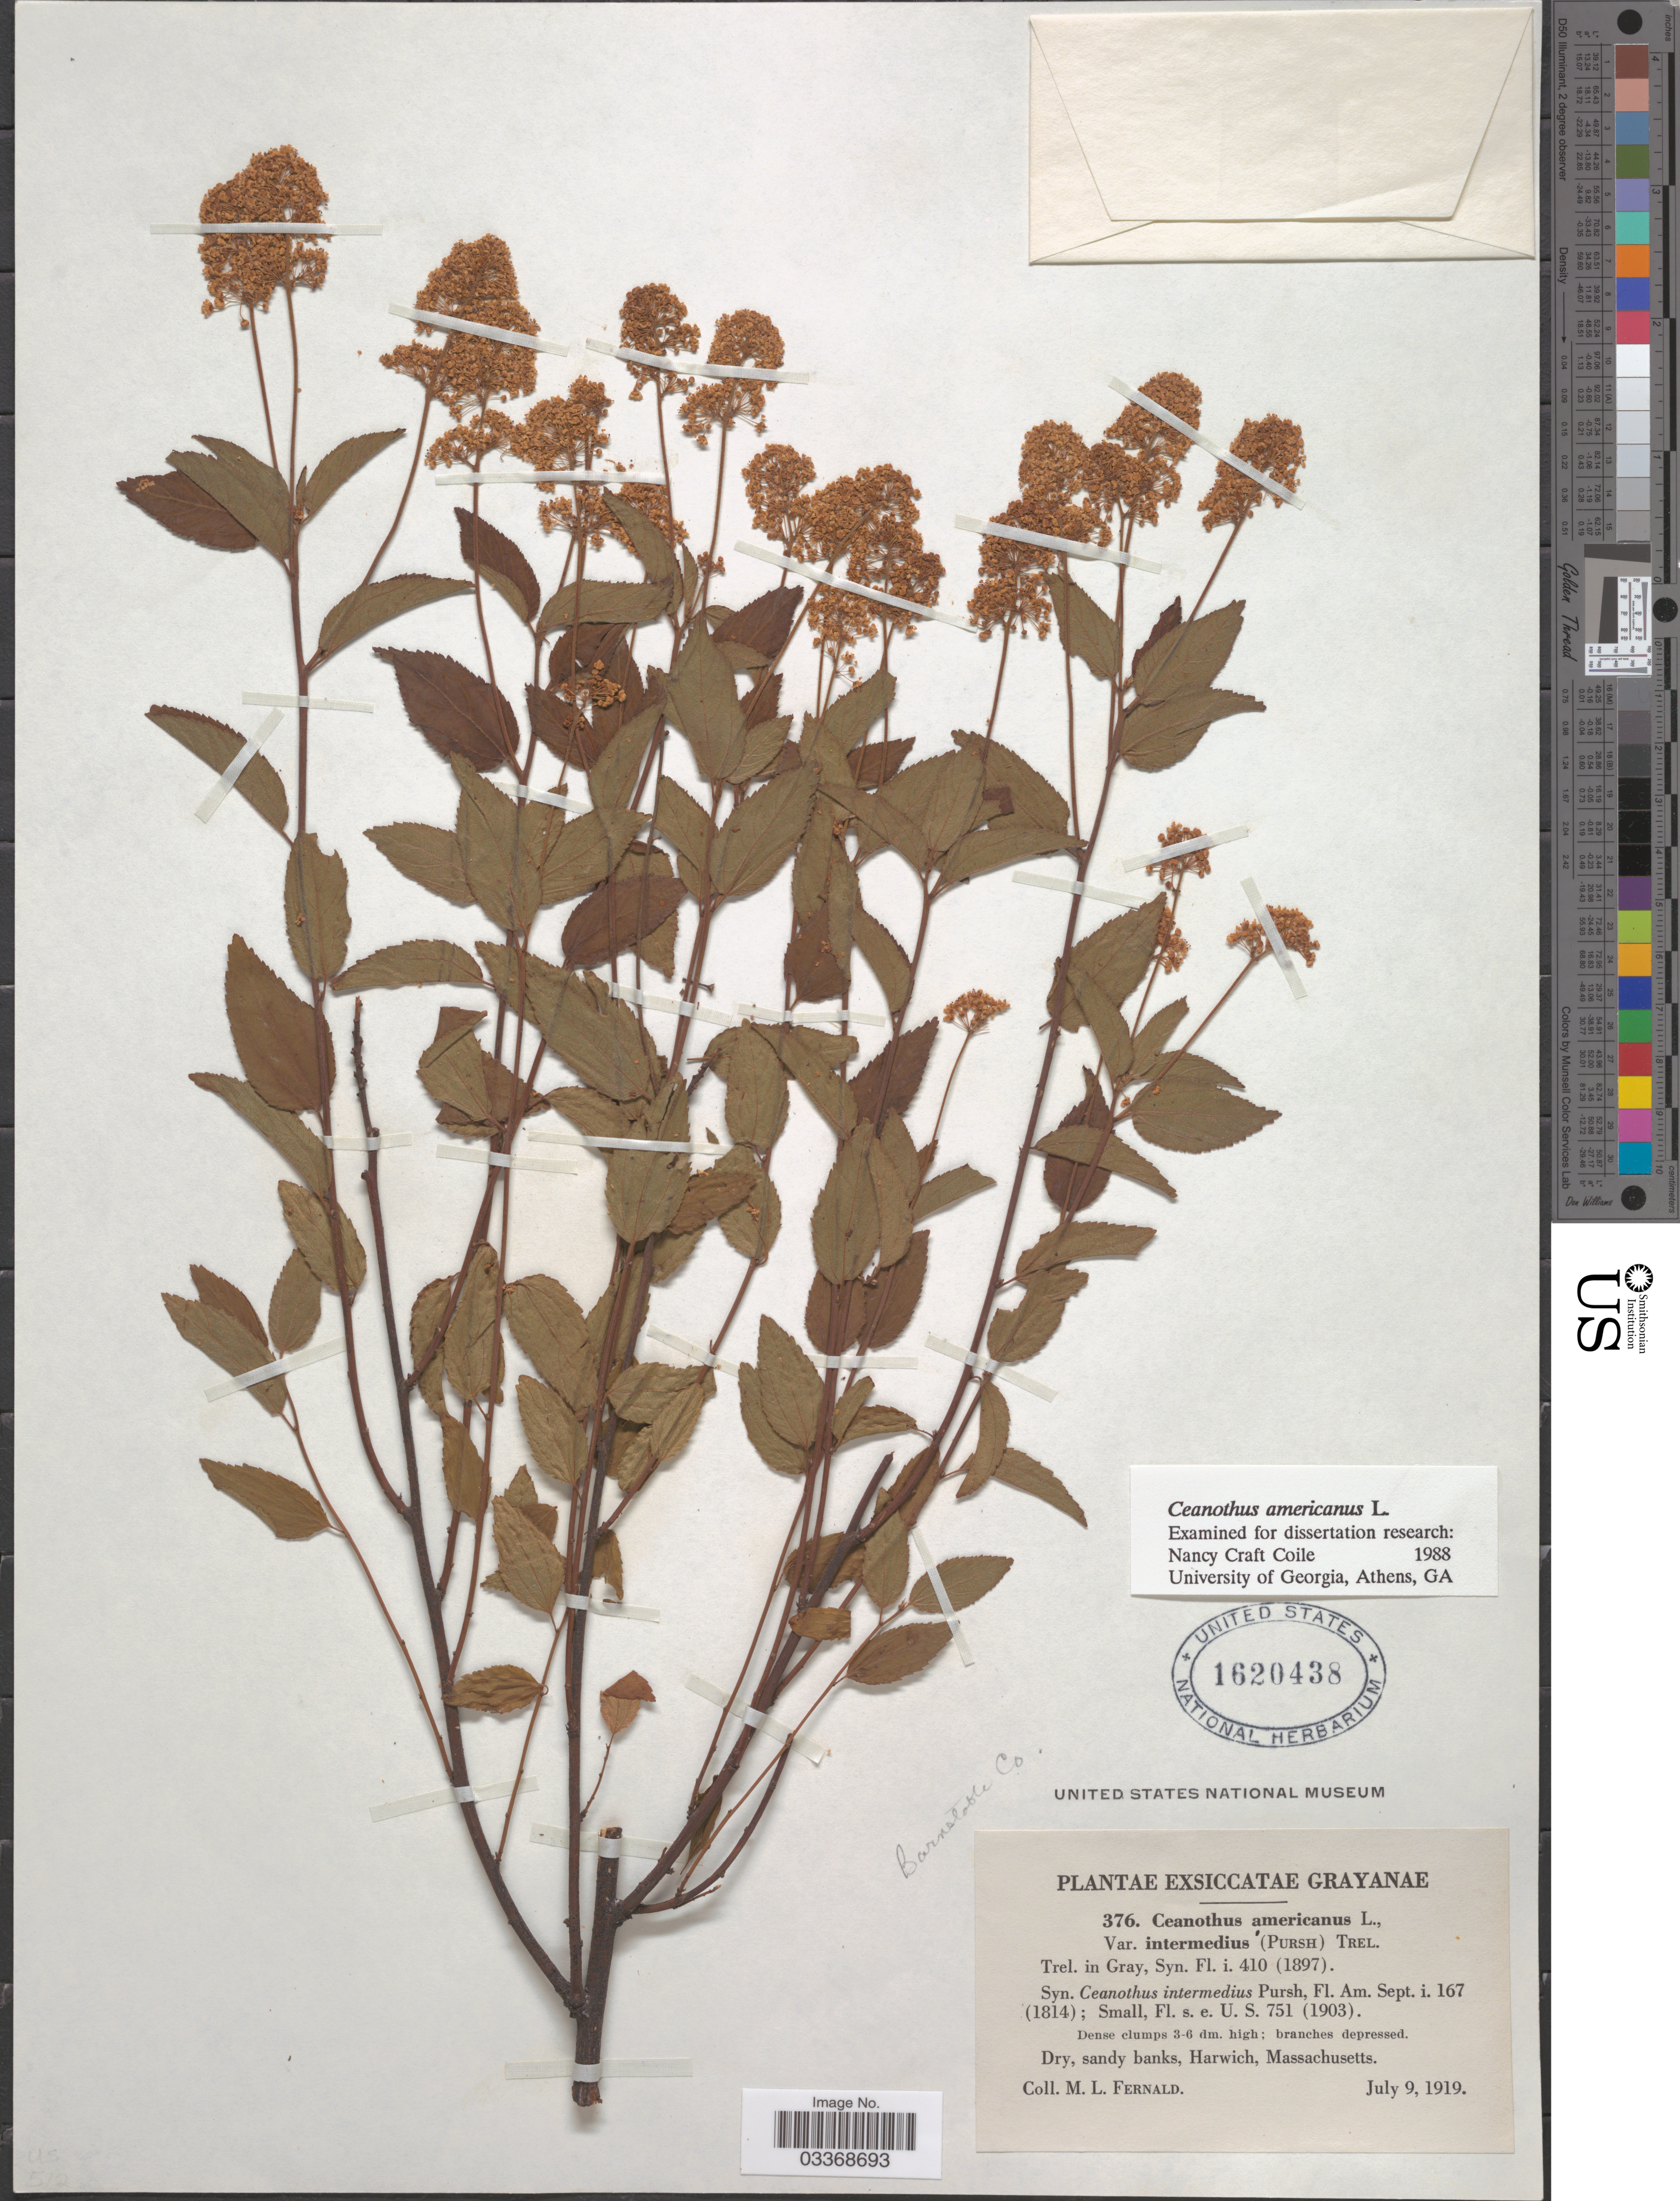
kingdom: Plantae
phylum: Tracheophyta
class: Magnoliopsida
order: Rosales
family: Rhamnaceae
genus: Ceanothus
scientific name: Ceanothus americanus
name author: L.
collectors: M. L. Fernald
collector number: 376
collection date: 1919-07-09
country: United States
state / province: Massachusetts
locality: Harwich, Barnstable Co.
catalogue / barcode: US 1620438